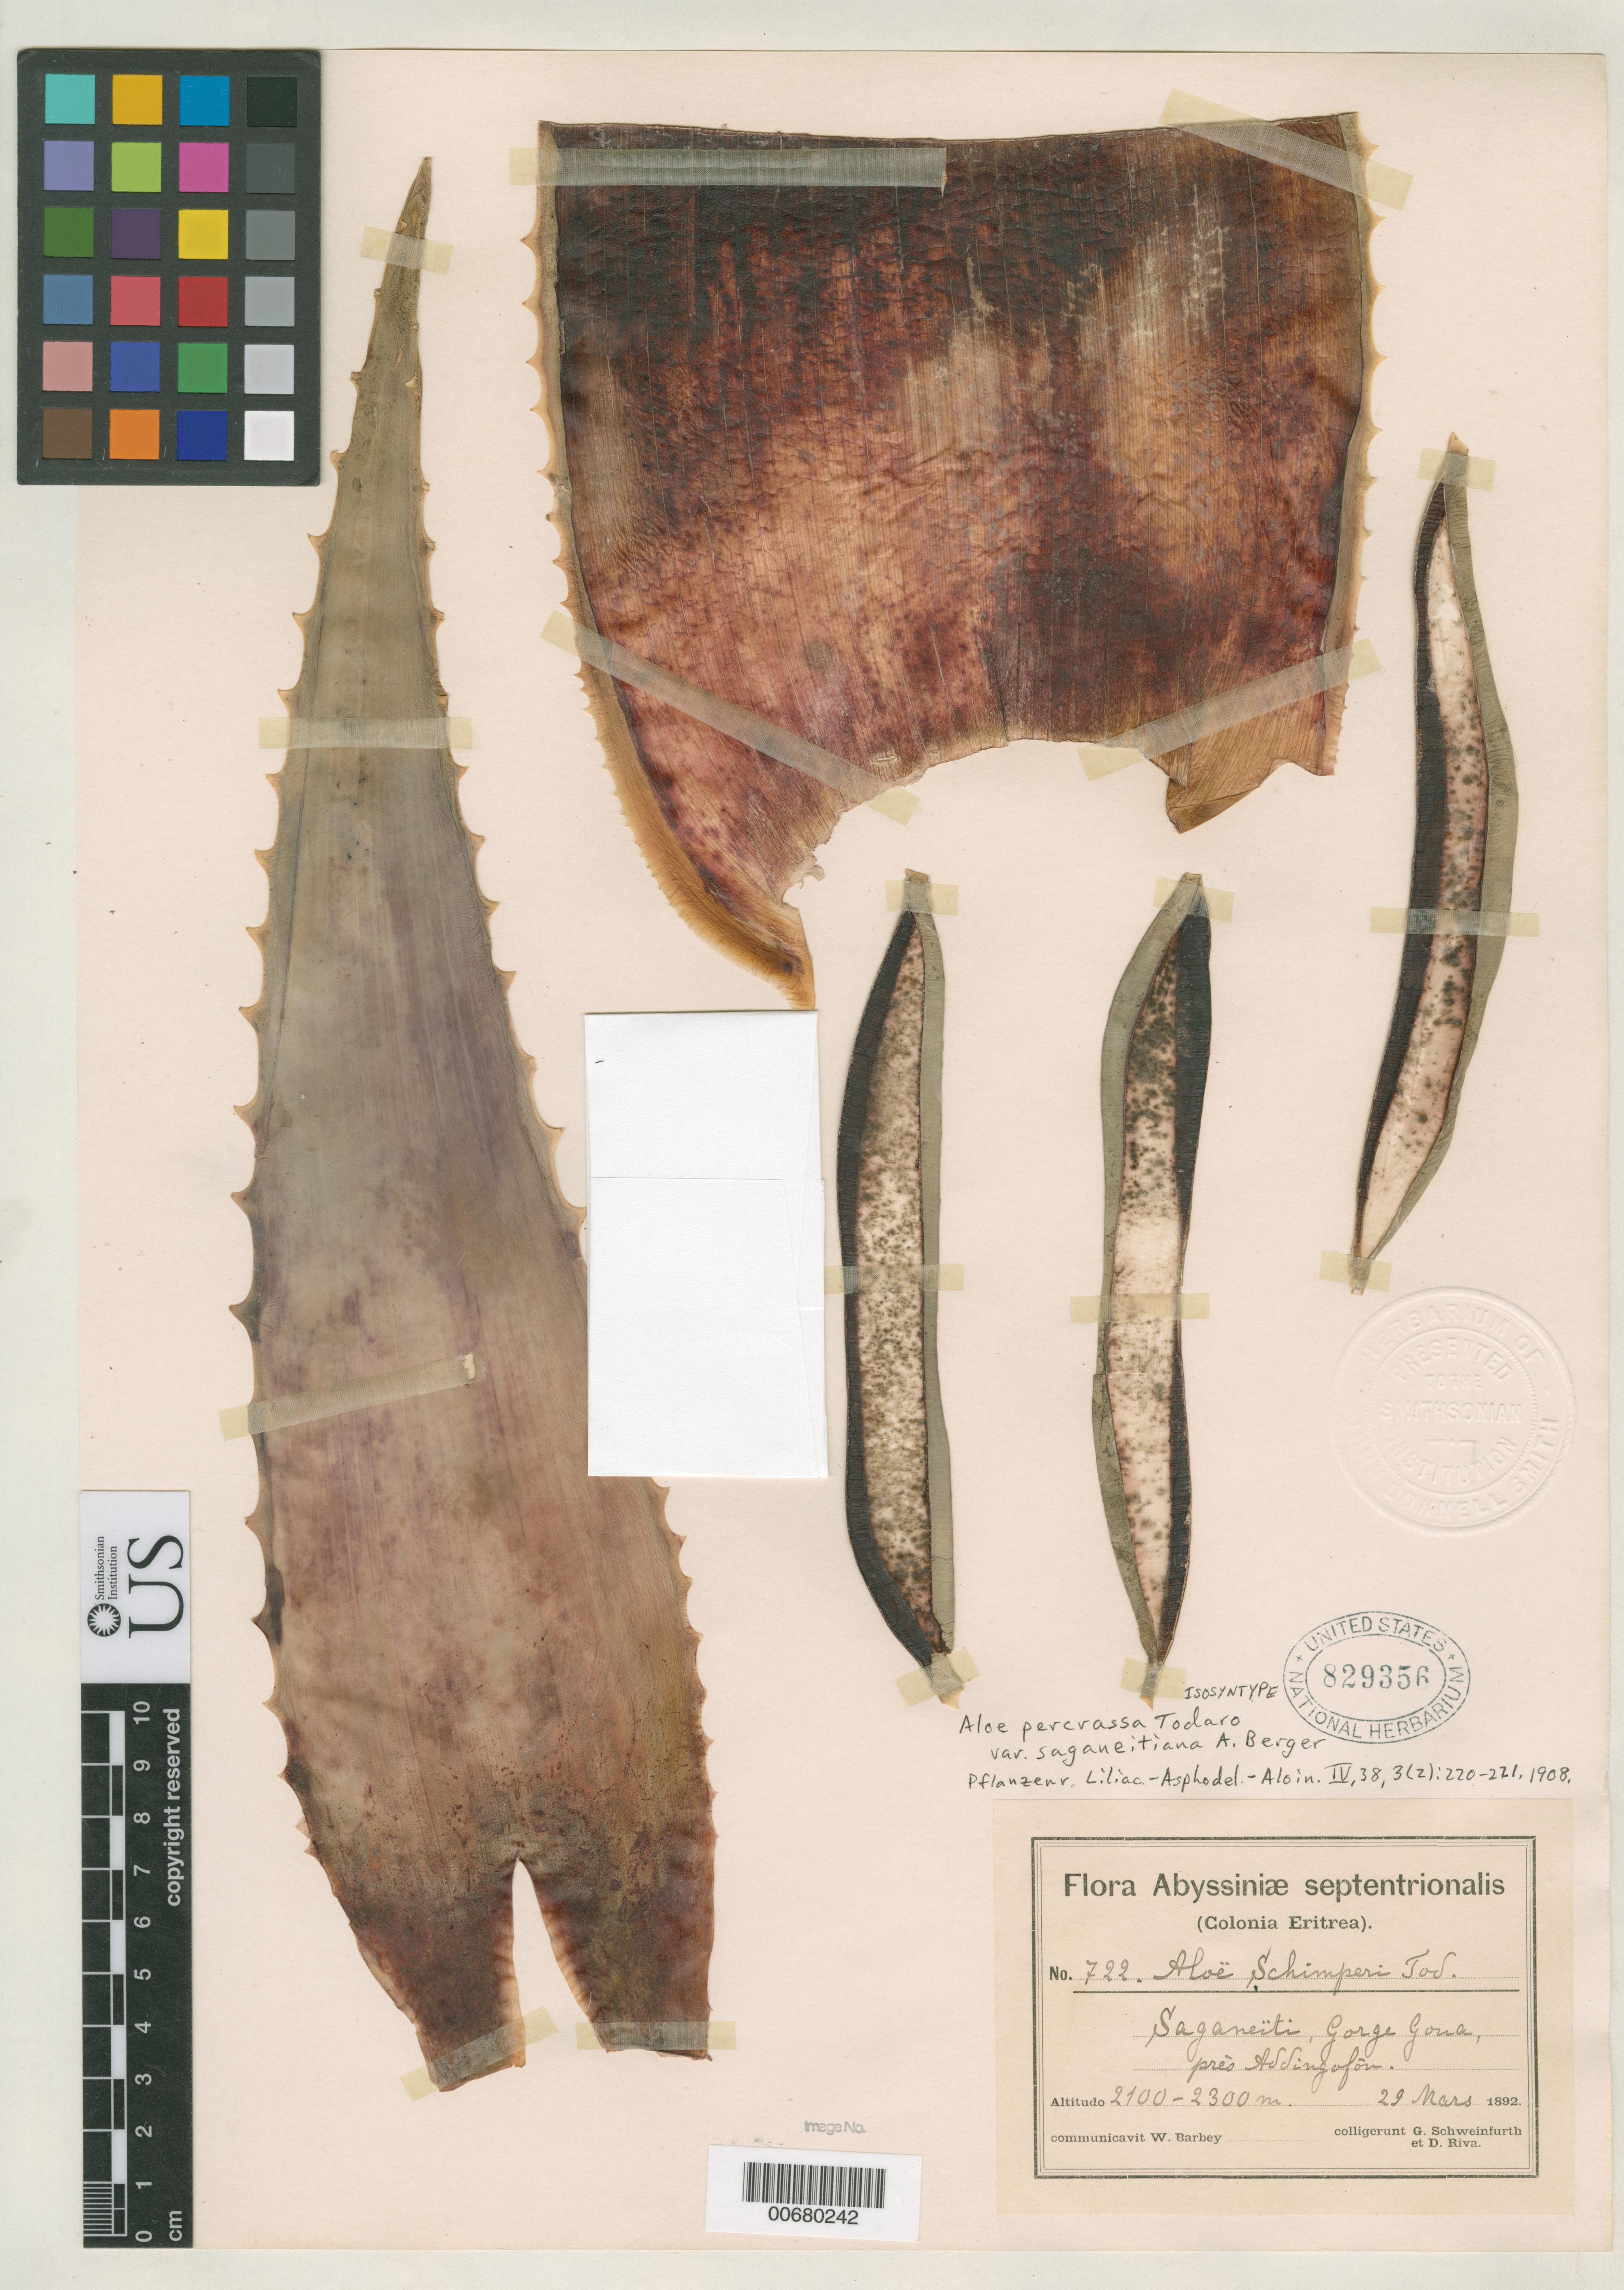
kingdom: Plantae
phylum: Tracheophyta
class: Liliopsida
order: Asparagales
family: Asphodelaceae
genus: Aloe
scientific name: Aloe percrassa var. saganeitiana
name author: A. Berger in Engl.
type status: Isosyntype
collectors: G. A. Schweinfurth & D. Riva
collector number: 722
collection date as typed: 29 Mar 1892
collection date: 1892-03-29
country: Eritrea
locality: Saganeiti, Gorge Gona pres Addingofon.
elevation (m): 2100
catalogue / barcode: US 829356